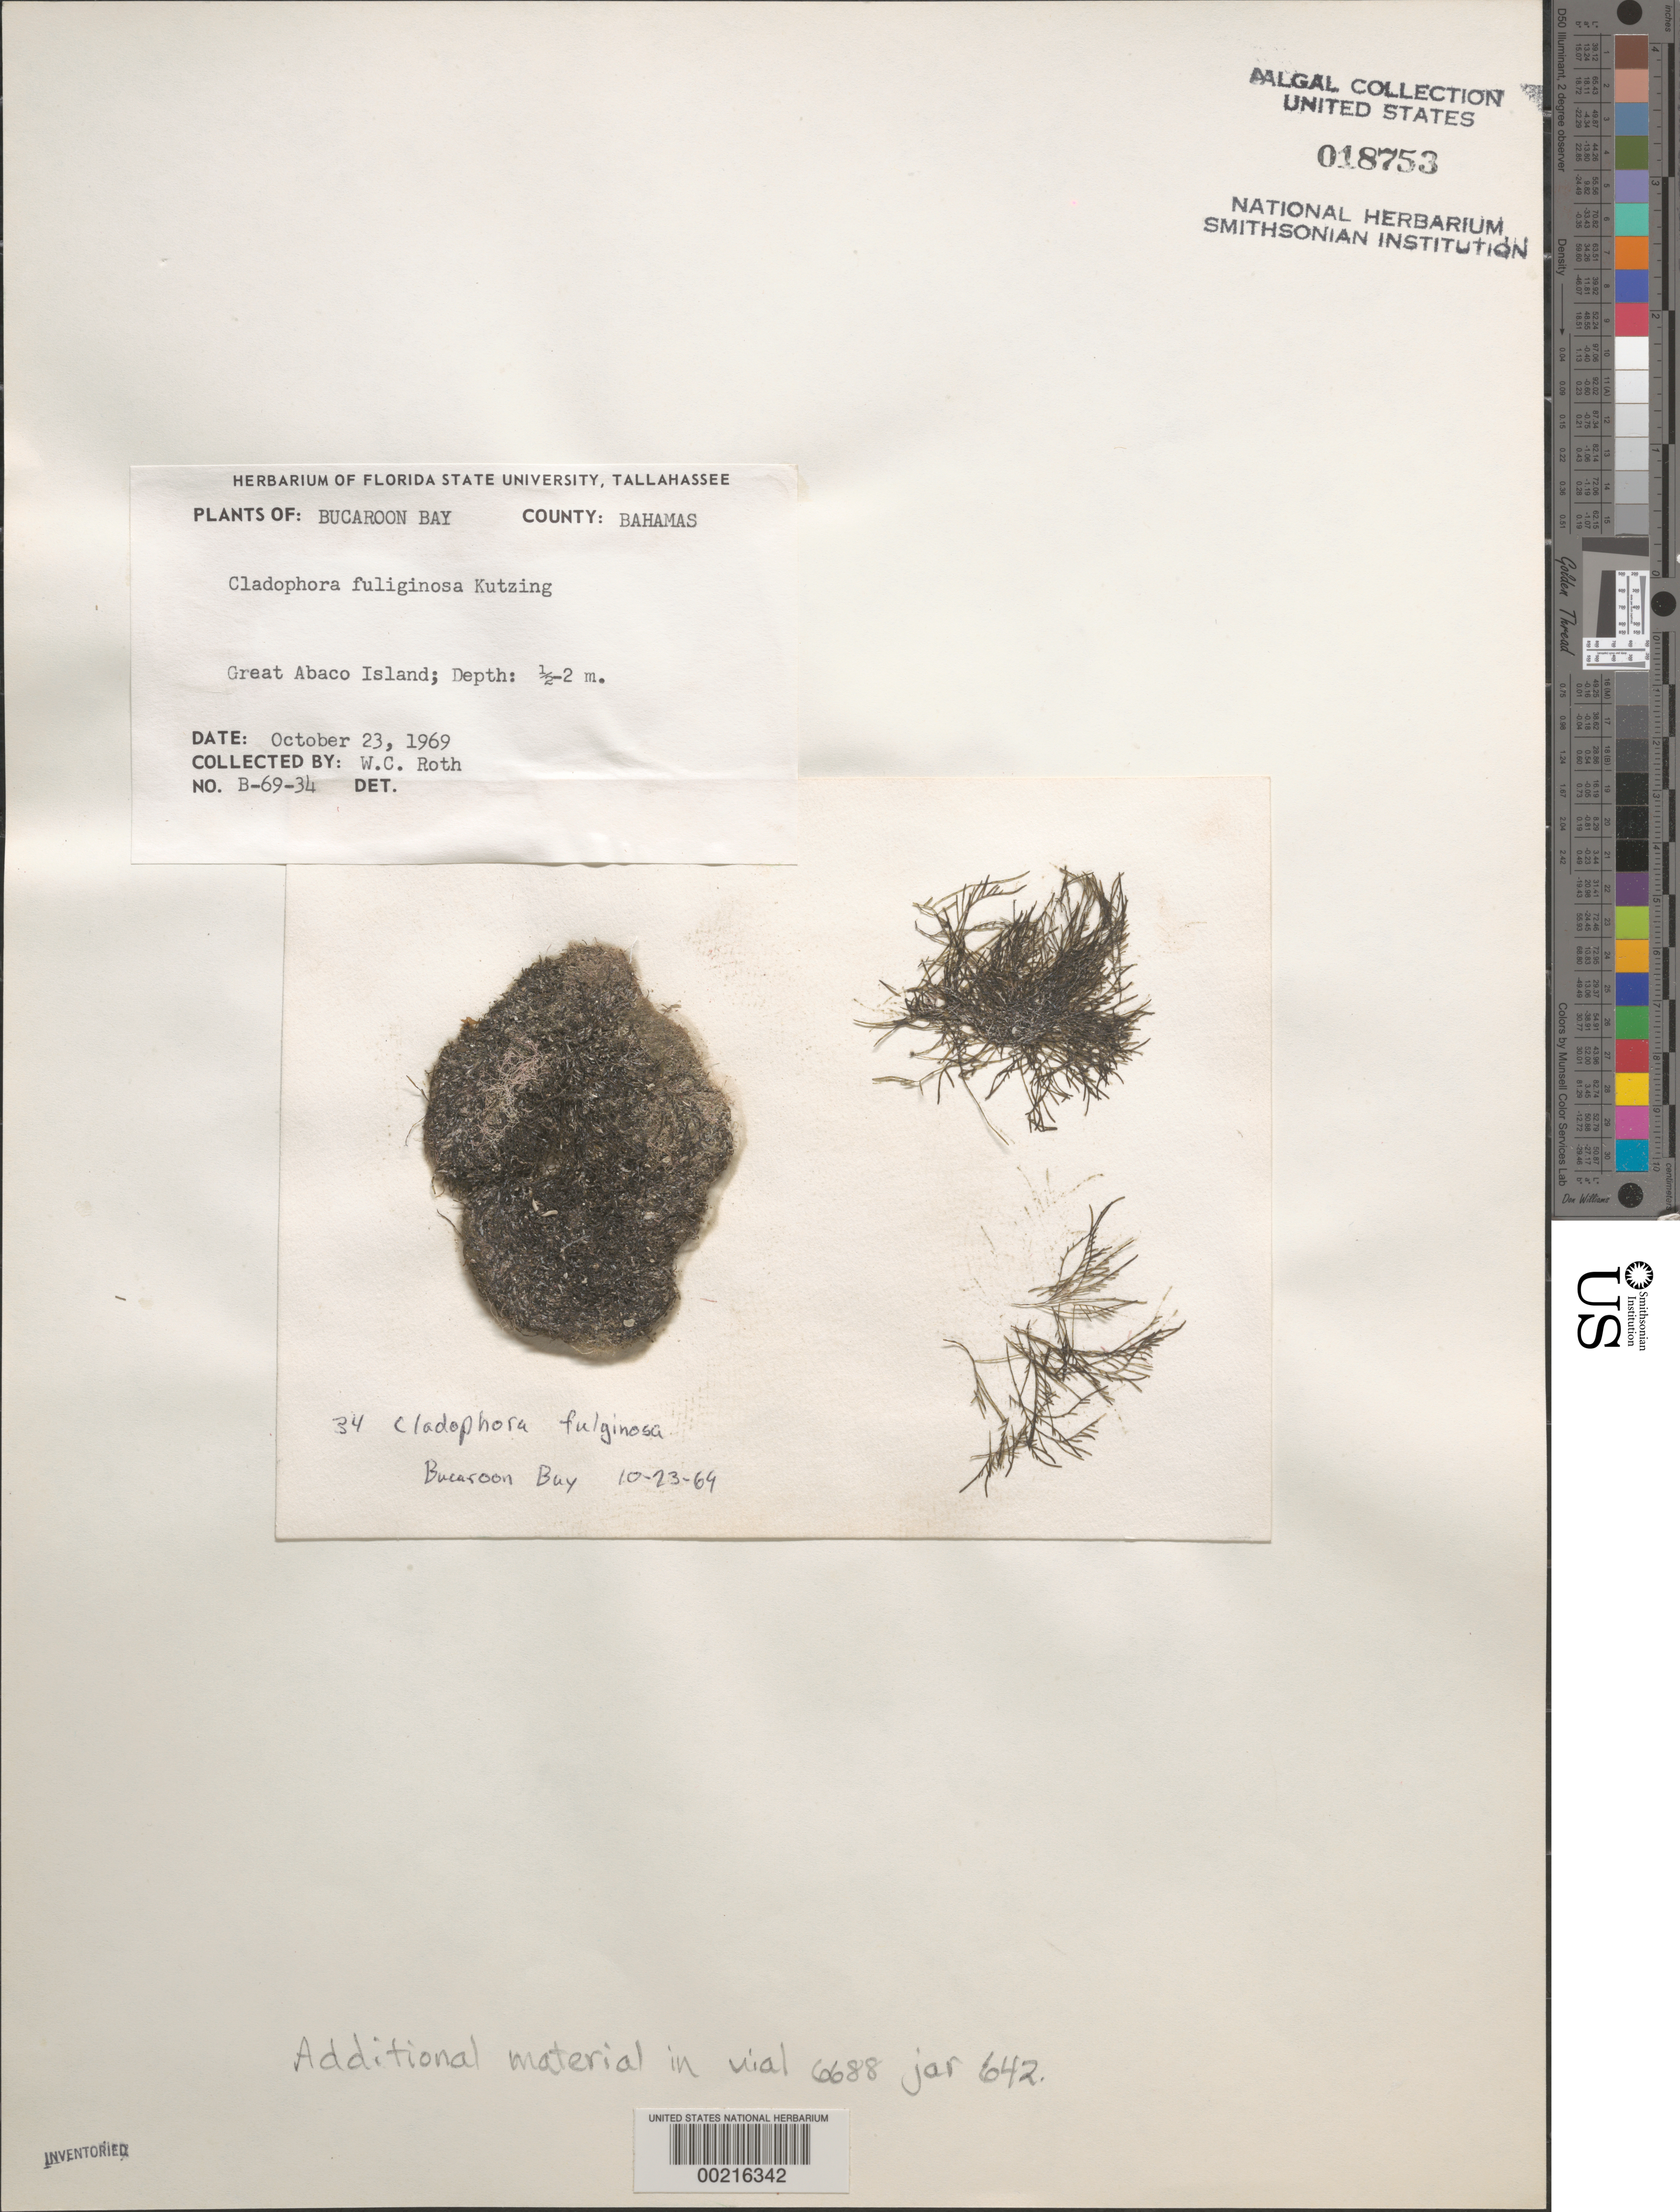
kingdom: Plantae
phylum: Chlorophyta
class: Ulvophyceae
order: Cladophorales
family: Cladophoraceae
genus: Cladophora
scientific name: Cladophora fuliginosa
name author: Kütz.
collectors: W. C. Roth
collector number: B-69-34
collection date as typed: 23 Oct 1969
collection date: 1969-10-23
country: Bahamas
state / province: Abaco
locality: Buckaroon bay, great abaco island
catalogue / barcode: US 18753